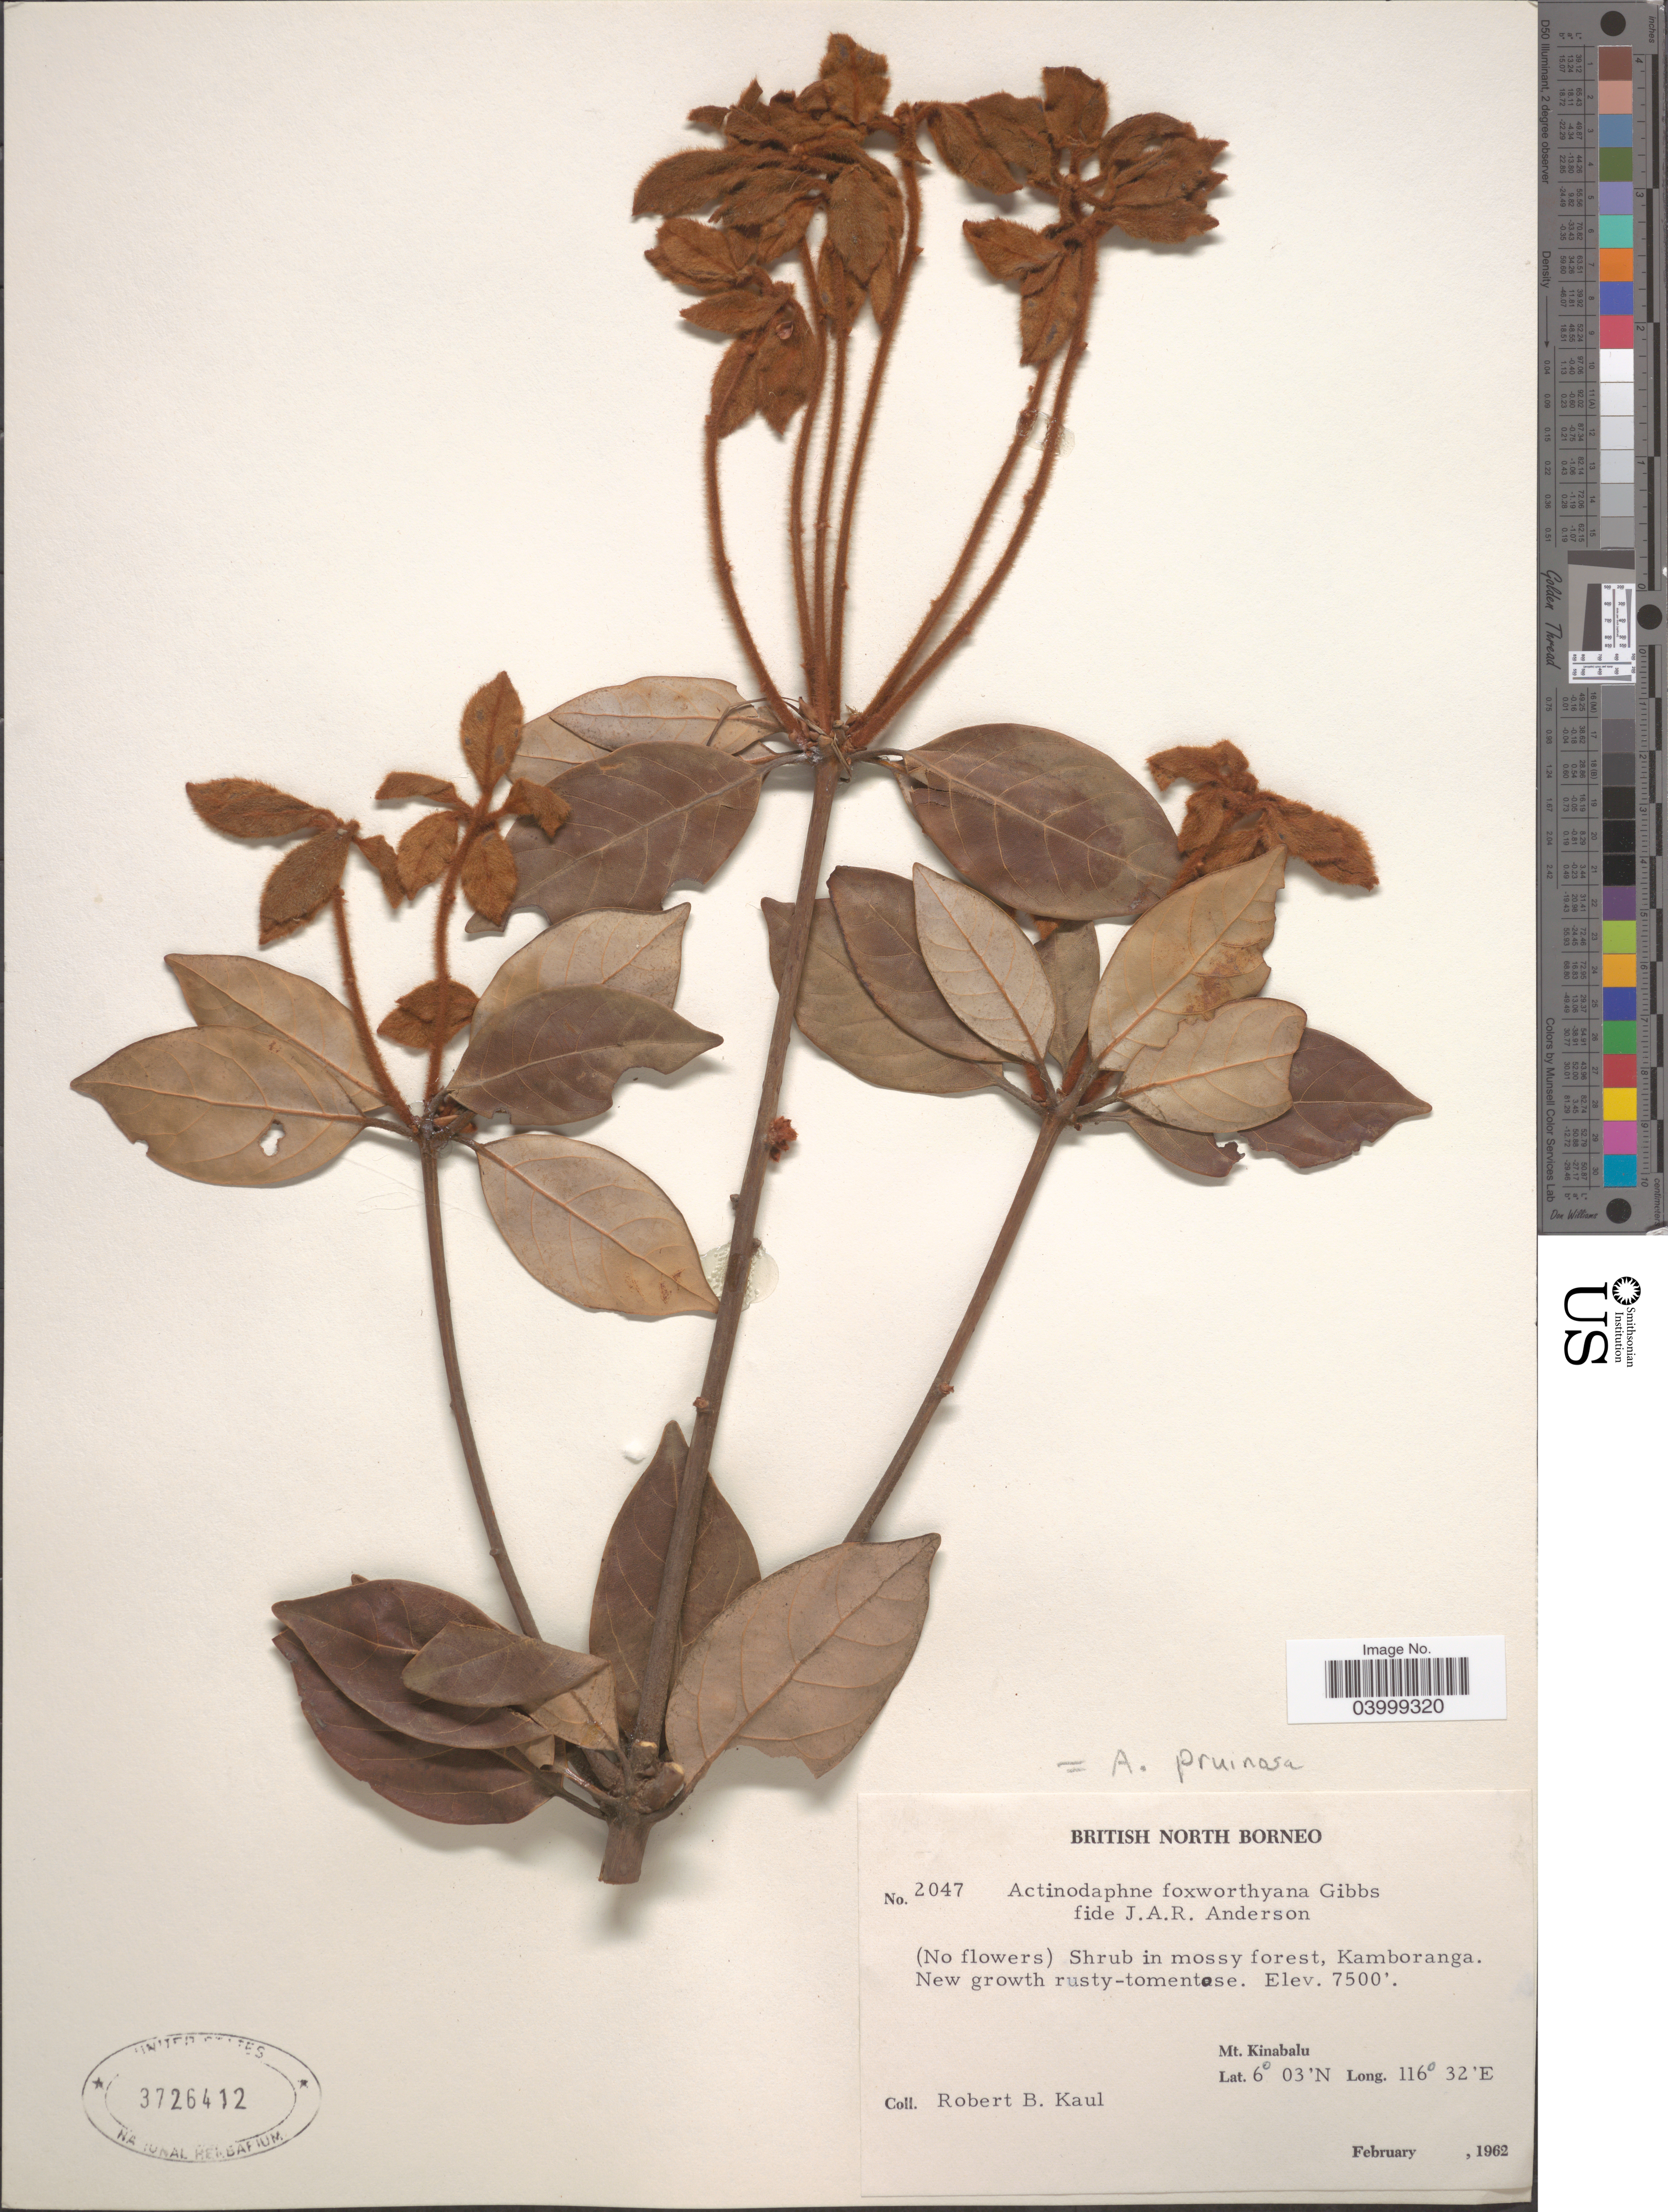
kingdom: Plantae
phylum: Tracheophyta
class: Magnoliopsida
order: Laurales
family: Lauraceae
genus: Actinodaphne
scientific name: Actinodaphne pruinosa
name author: Nees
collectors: R. Kaul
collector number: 2047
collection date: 1962-02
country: Malaysia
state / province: Sabah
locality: British North Borneo. Kamboranga.Mt. Kinabalu.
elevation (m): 2286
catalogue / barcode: US 3726412